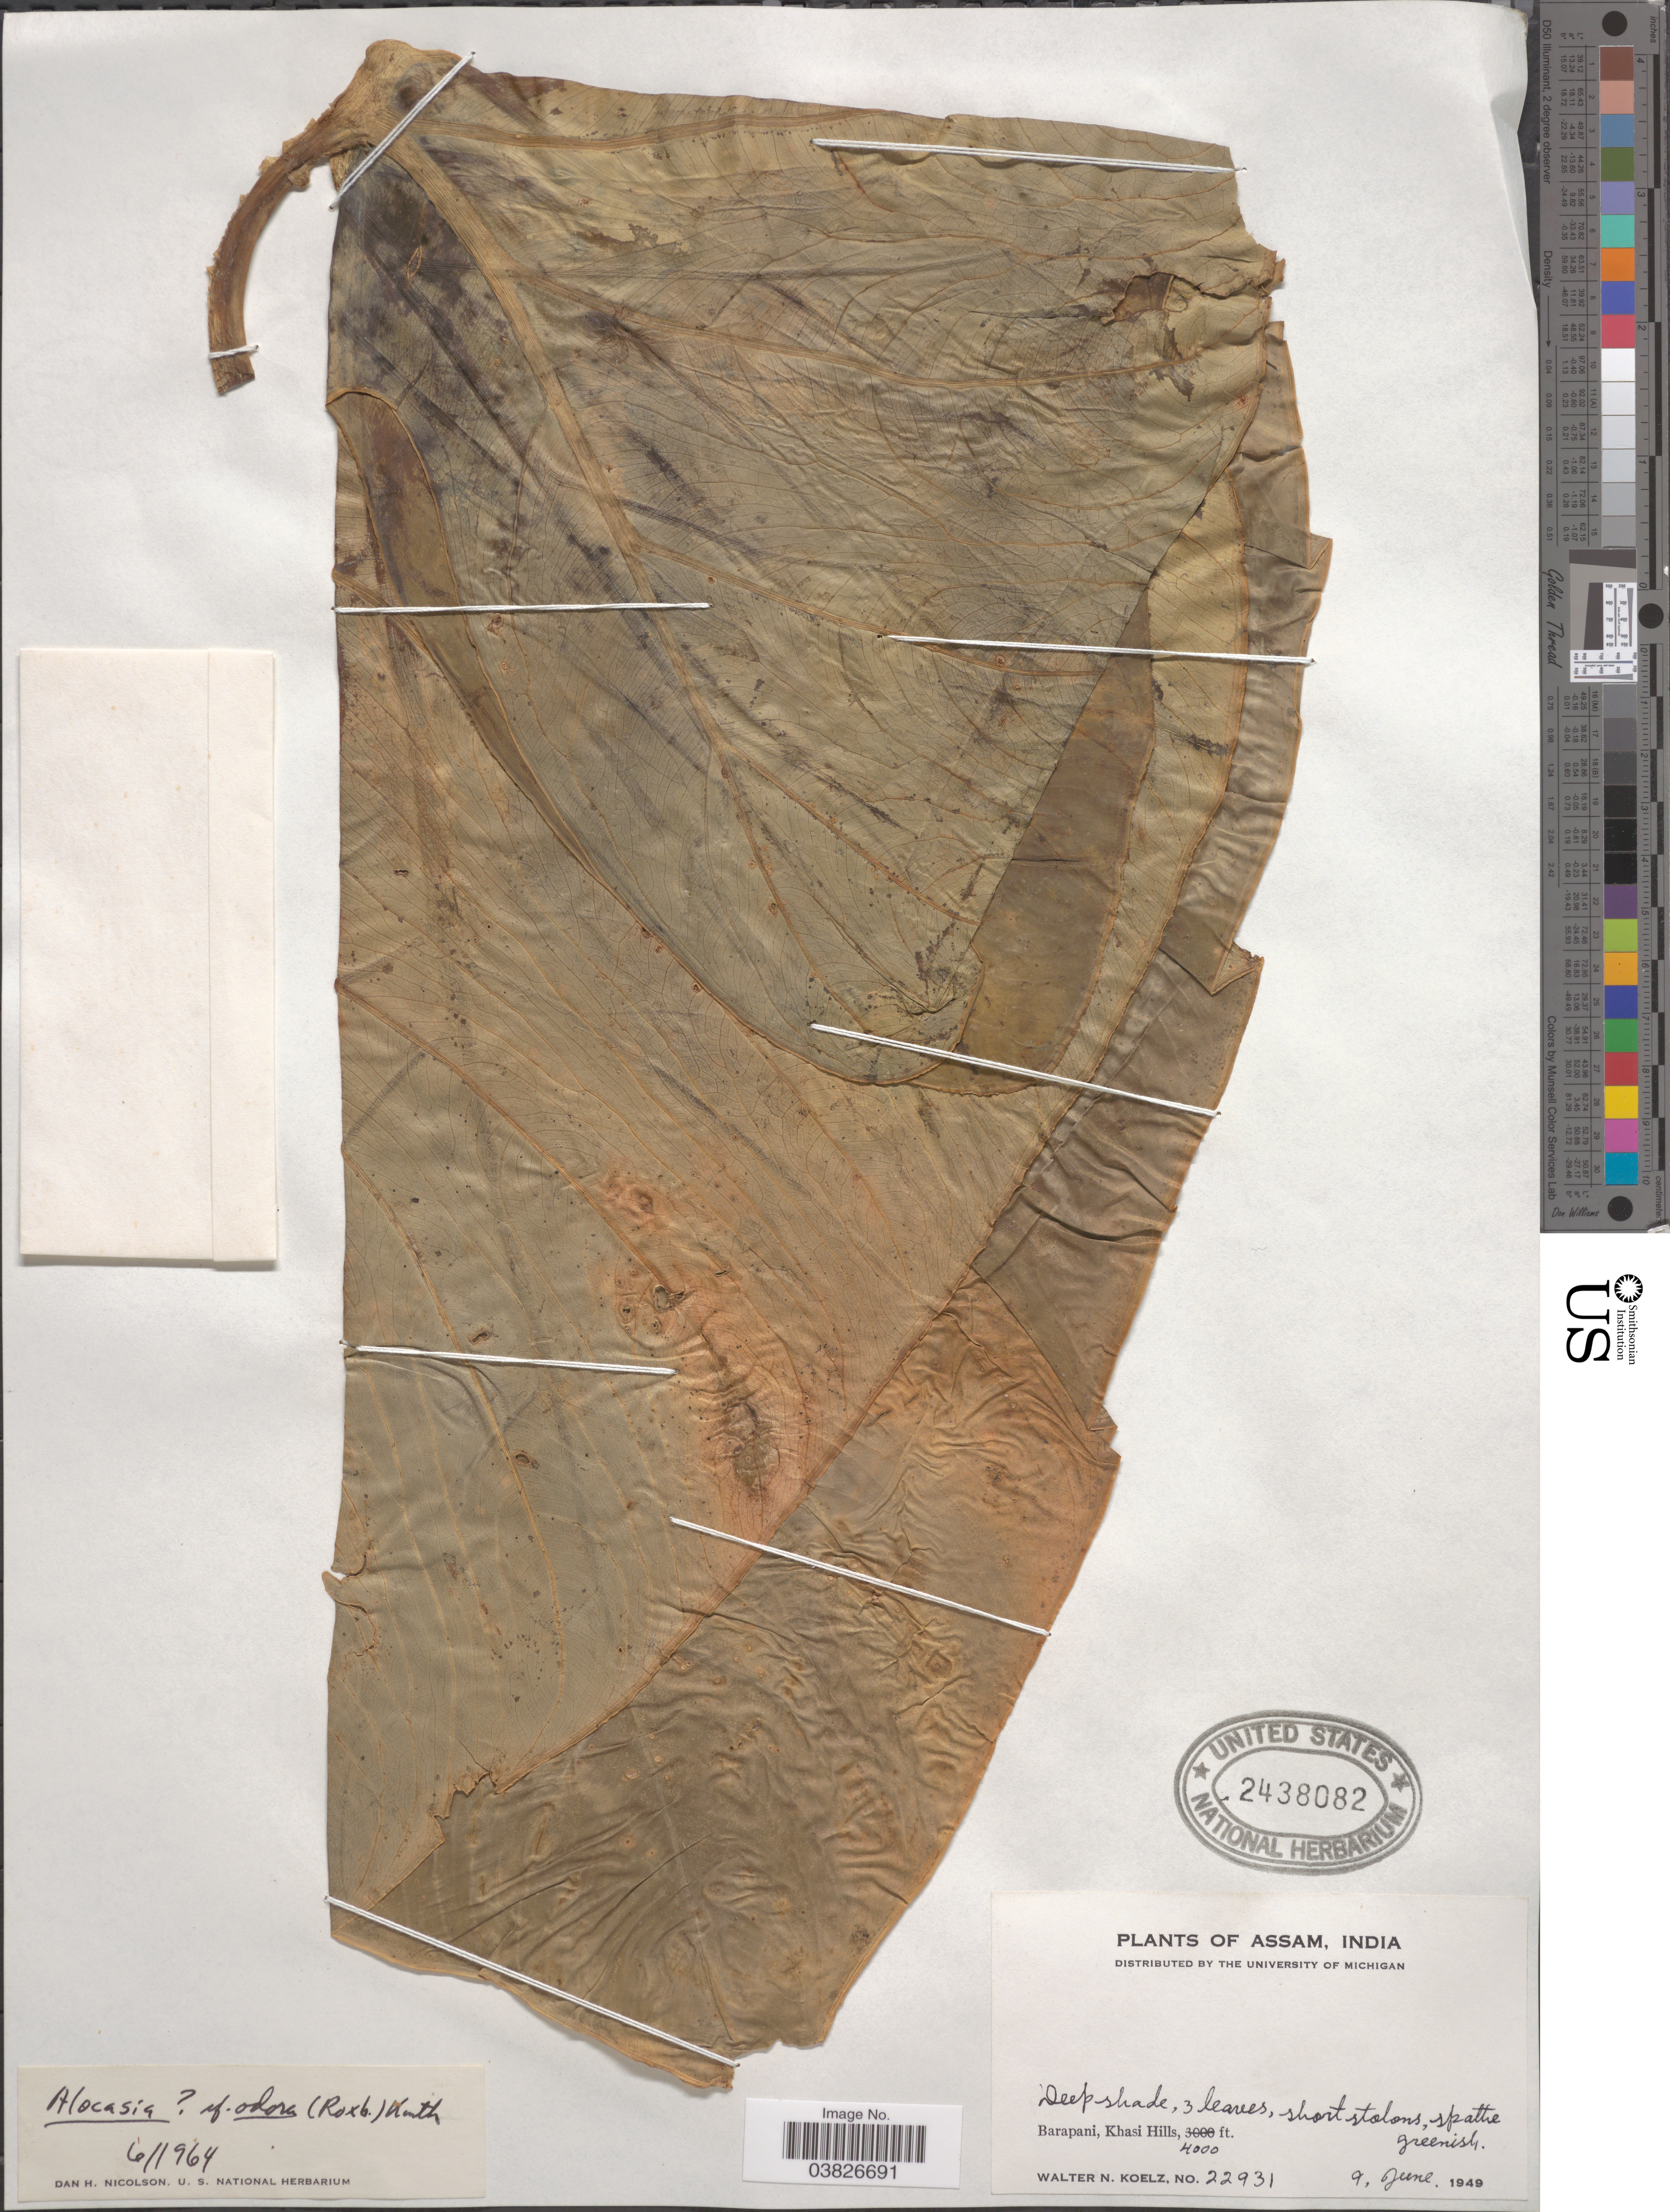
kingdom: Plantae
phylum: Tracheophyta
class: Liliopsida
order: Alismatales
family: Araceae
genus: Alocasia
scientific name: Alocasia odora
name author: (Roxb. ex Lodd. et al.) Spach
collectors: W. N. Koelz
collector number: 22931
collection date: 1949-06-09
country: India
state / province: Meghalaya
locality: Barapani, Khasi Hills.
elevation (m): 1219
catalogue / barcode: US 2438082